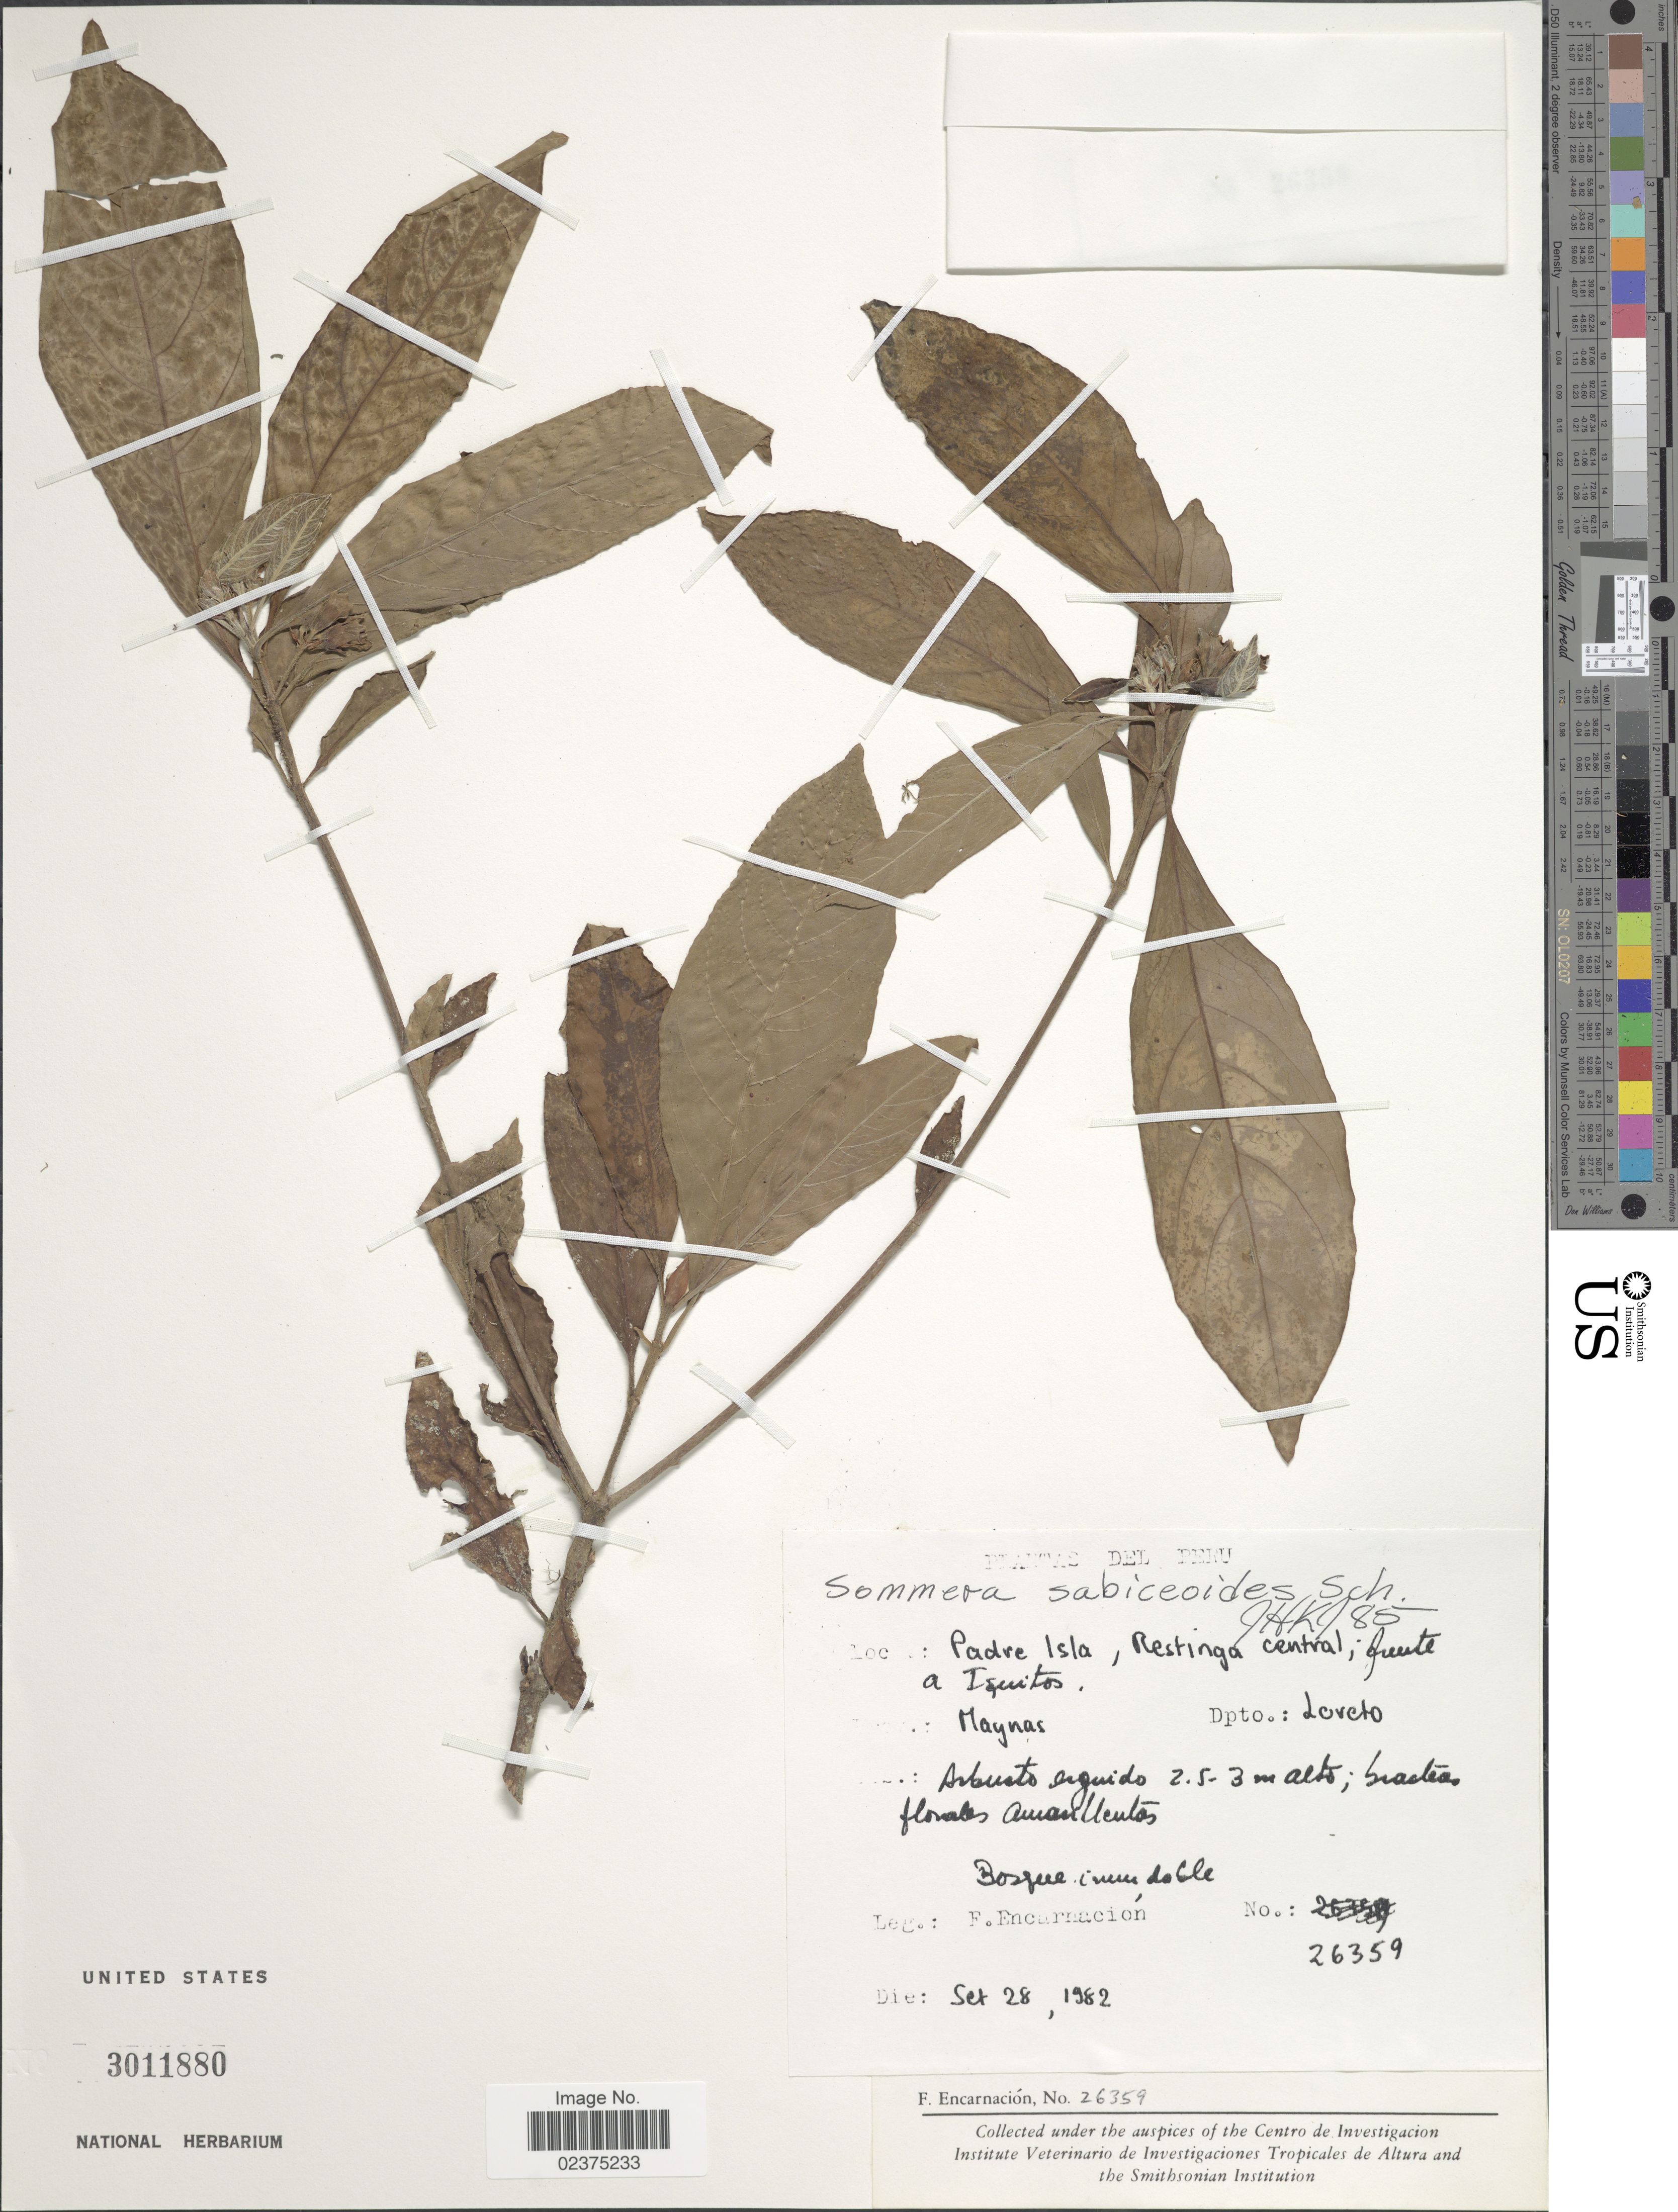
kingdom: Plantae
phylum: Tracheophyta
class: Magnoliopsida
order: Gentianales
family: Rubiaceae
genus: Sommera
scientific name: Sommera sabiceoides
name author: K. Schum.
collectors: F. Encarnación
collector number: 26359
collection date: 1982-09-28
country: Peru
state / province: Loreto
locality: Padre Isla, Restinga central; Querte a Iquitos, Maynas, Dept. Loreto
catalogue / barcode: US 3011880